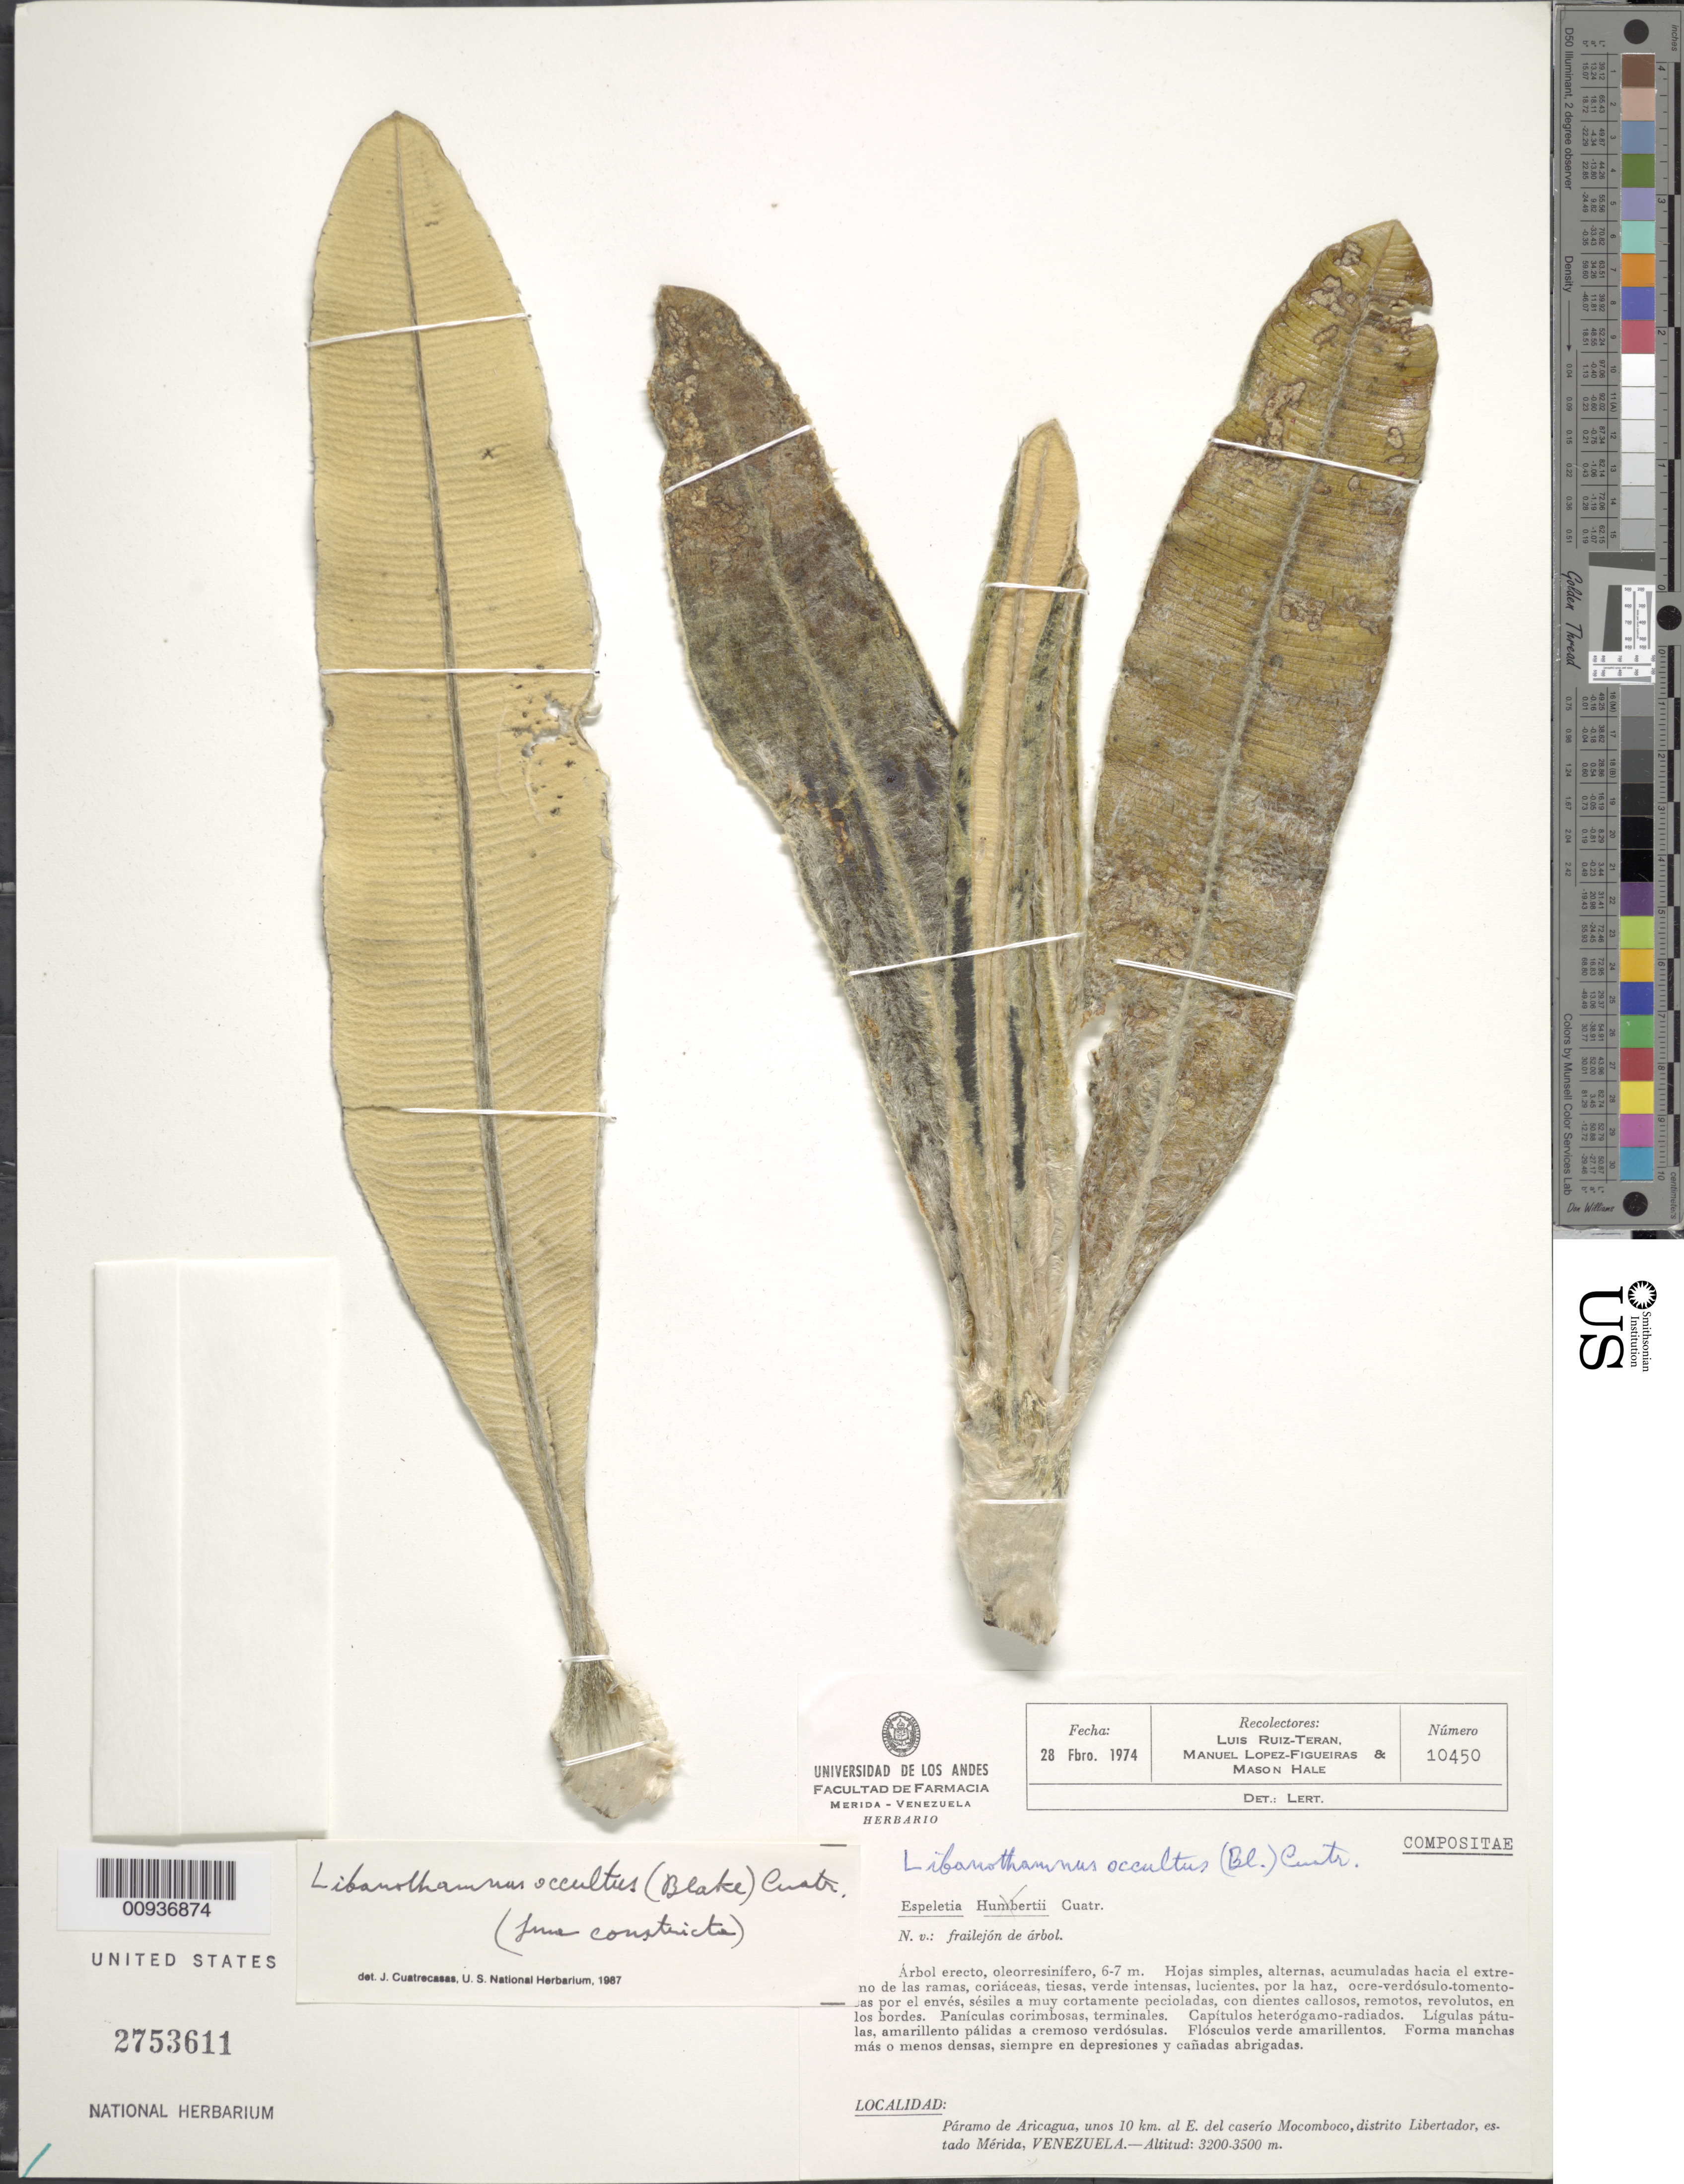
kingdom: Plantae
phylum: Tracheophyta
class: Magnoliopsida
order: Asterales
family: Asteraceae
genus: Libanothamnus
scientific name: Libanothamnus occultus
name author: (S.F. Blake) Cuatrec.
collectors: L. Teran, M. López Figueiras & M. Hale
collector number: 10450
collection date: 1974-02-28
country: Venezuela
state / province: Mérida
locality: Paramo de Aricagua, unos 10 km al E del caserio Mocomboco, Distrito Libertador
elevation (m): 3200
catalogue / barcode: US 2753611